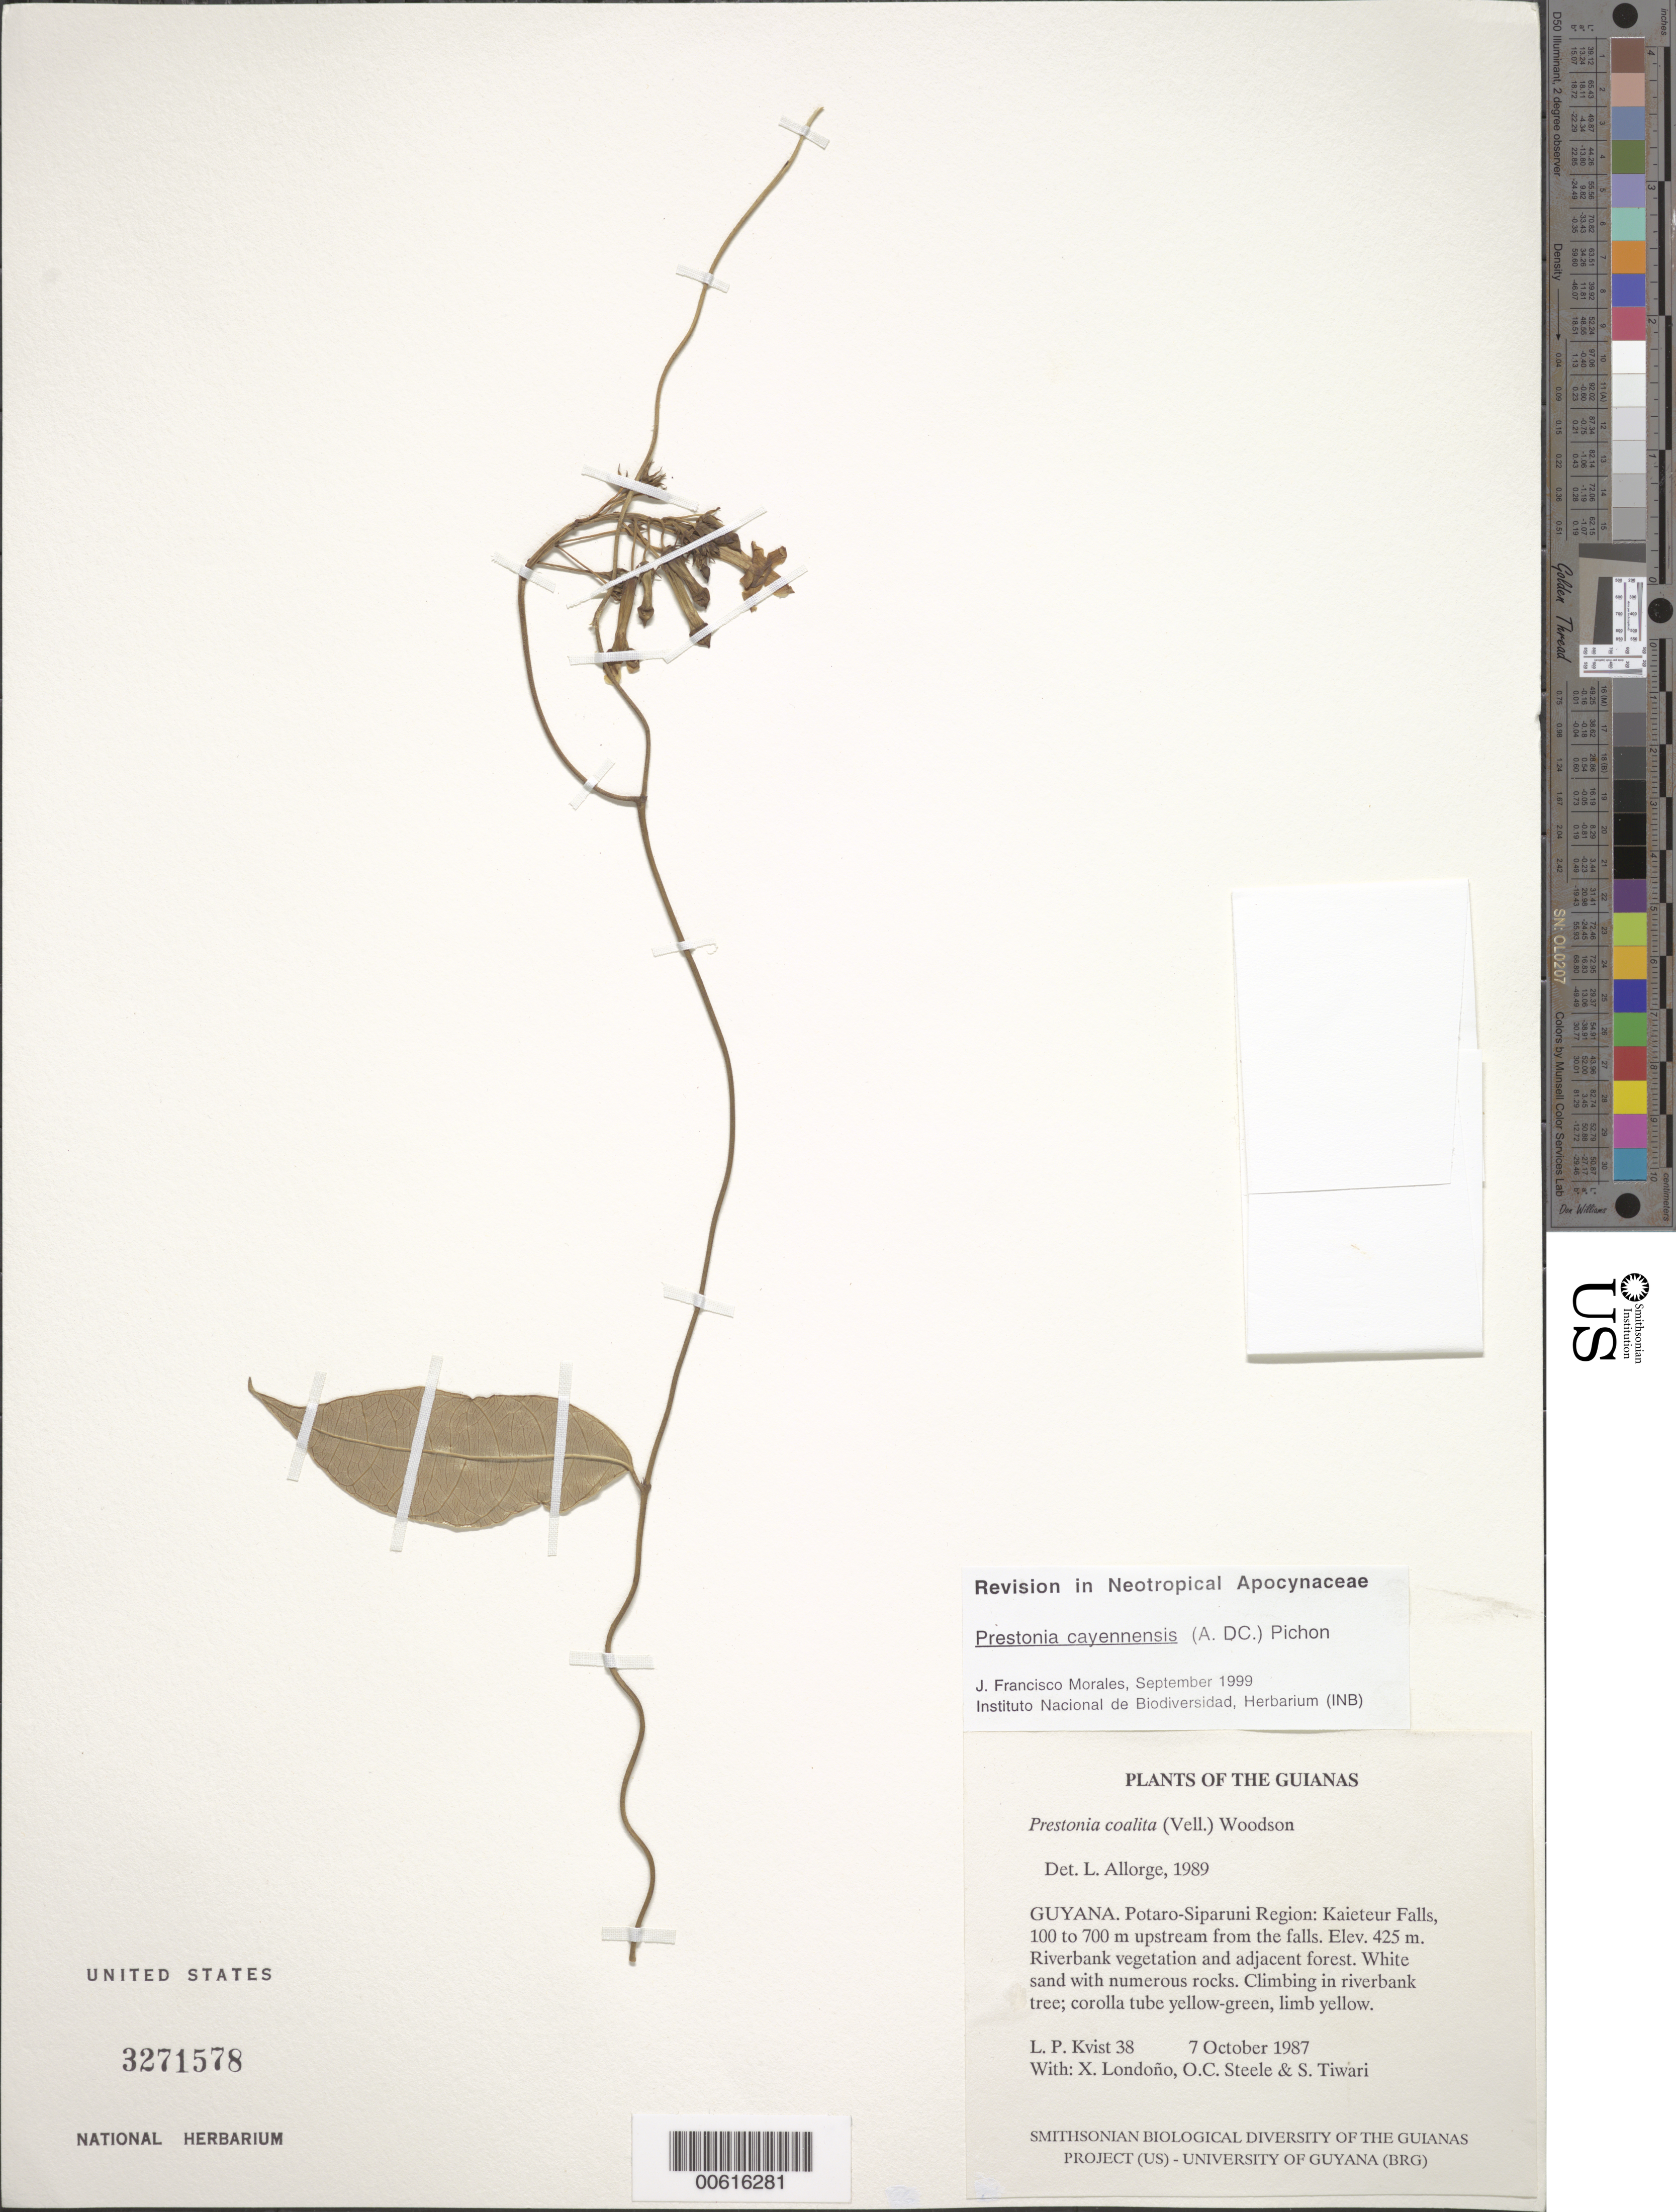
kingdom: Plantae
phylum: Tracheophyta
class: Magnoliopsida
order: Gentianales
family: Apocynaceae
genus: Prestonia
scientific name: Prestonia cayennensis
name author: (A. DC.) Pichon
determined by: Morales, J. F.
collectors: L. P. Kvist, X. Londoño, O. C. Steele & S. Tiwari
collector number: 38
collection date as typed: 7 October 1987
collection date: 1987-10-07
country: Guyana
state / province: Potaro-Siparuni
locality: Kaieteur Falls, 100 to 700 m upstream from the falls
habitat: Riverbank vegetation and adjacent forest. White sand with numerous rocks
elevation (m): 425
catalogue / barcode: US 3271578